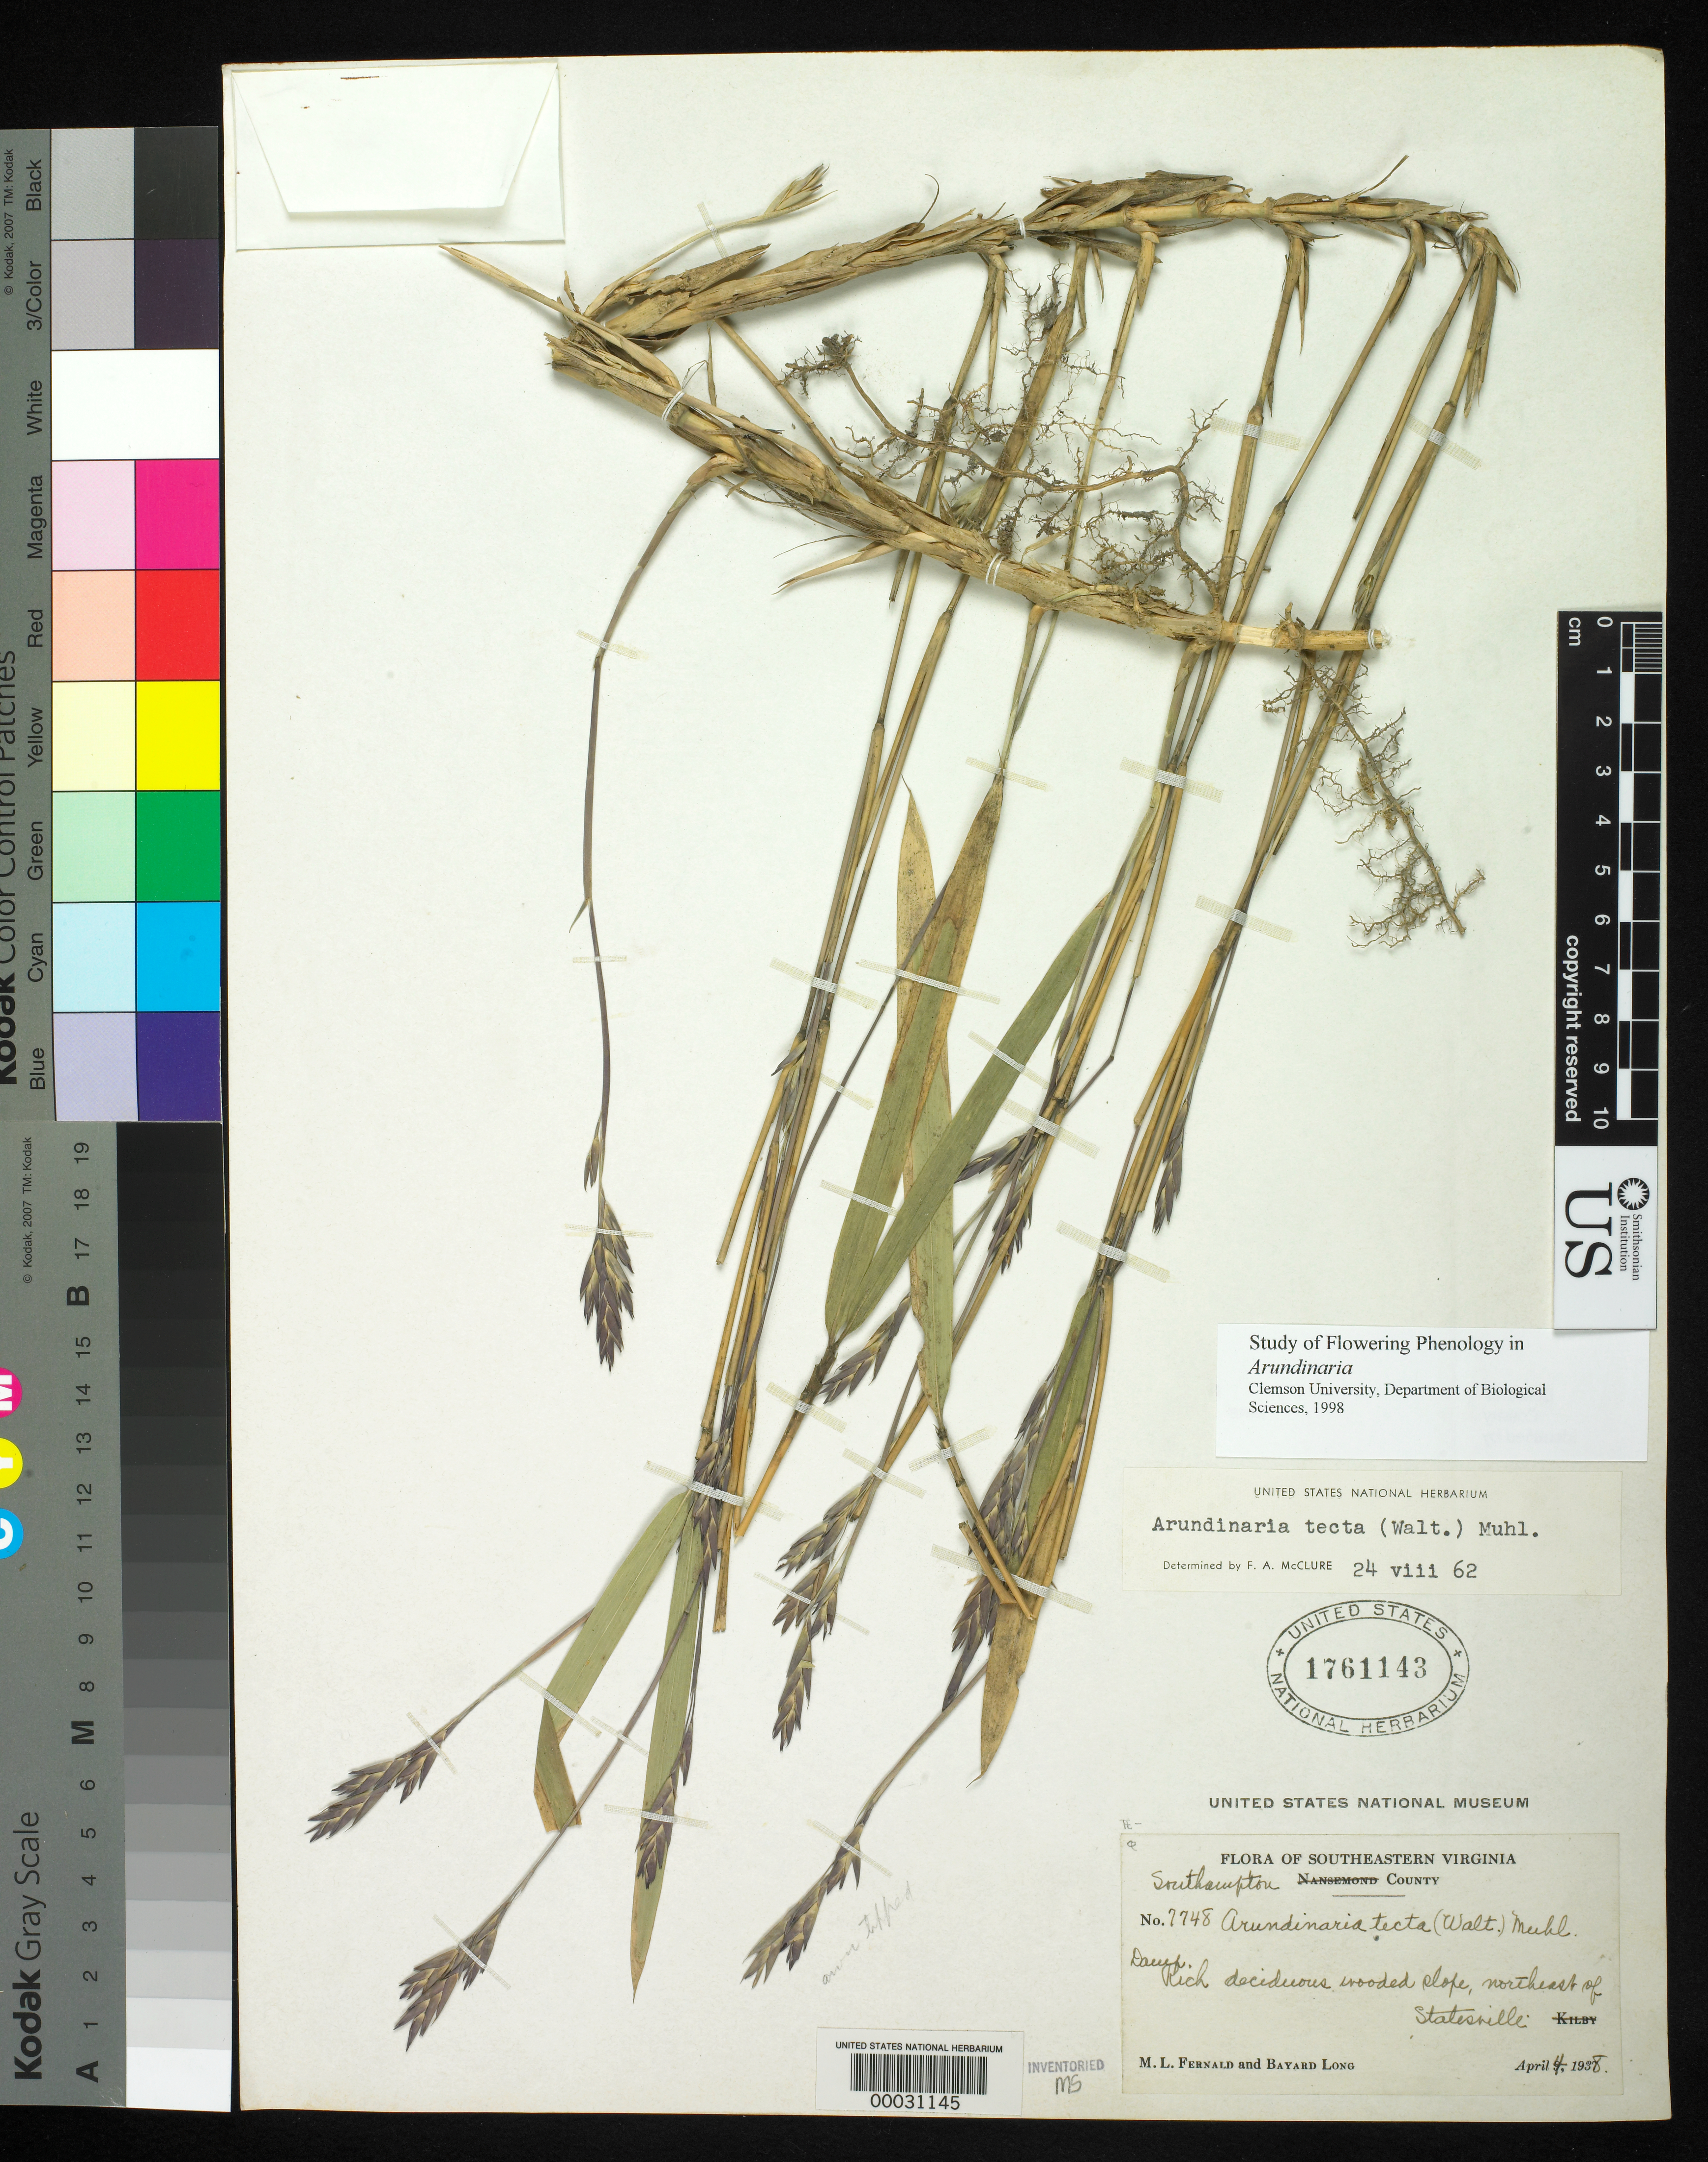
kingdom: Plantae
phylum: Tracheophyta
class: Liliopsida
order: Poales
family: Poaceae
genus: Arundinaria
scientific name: Arundinaria tecta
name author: (Walter) Muhl.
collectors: M. L. Fernald & B. H. Long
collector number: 7748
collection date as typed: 04 Apr 1938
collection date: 1938-04-04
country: United States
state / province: Virginia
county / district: Southampton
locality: Statesville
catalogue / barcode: US 1761143